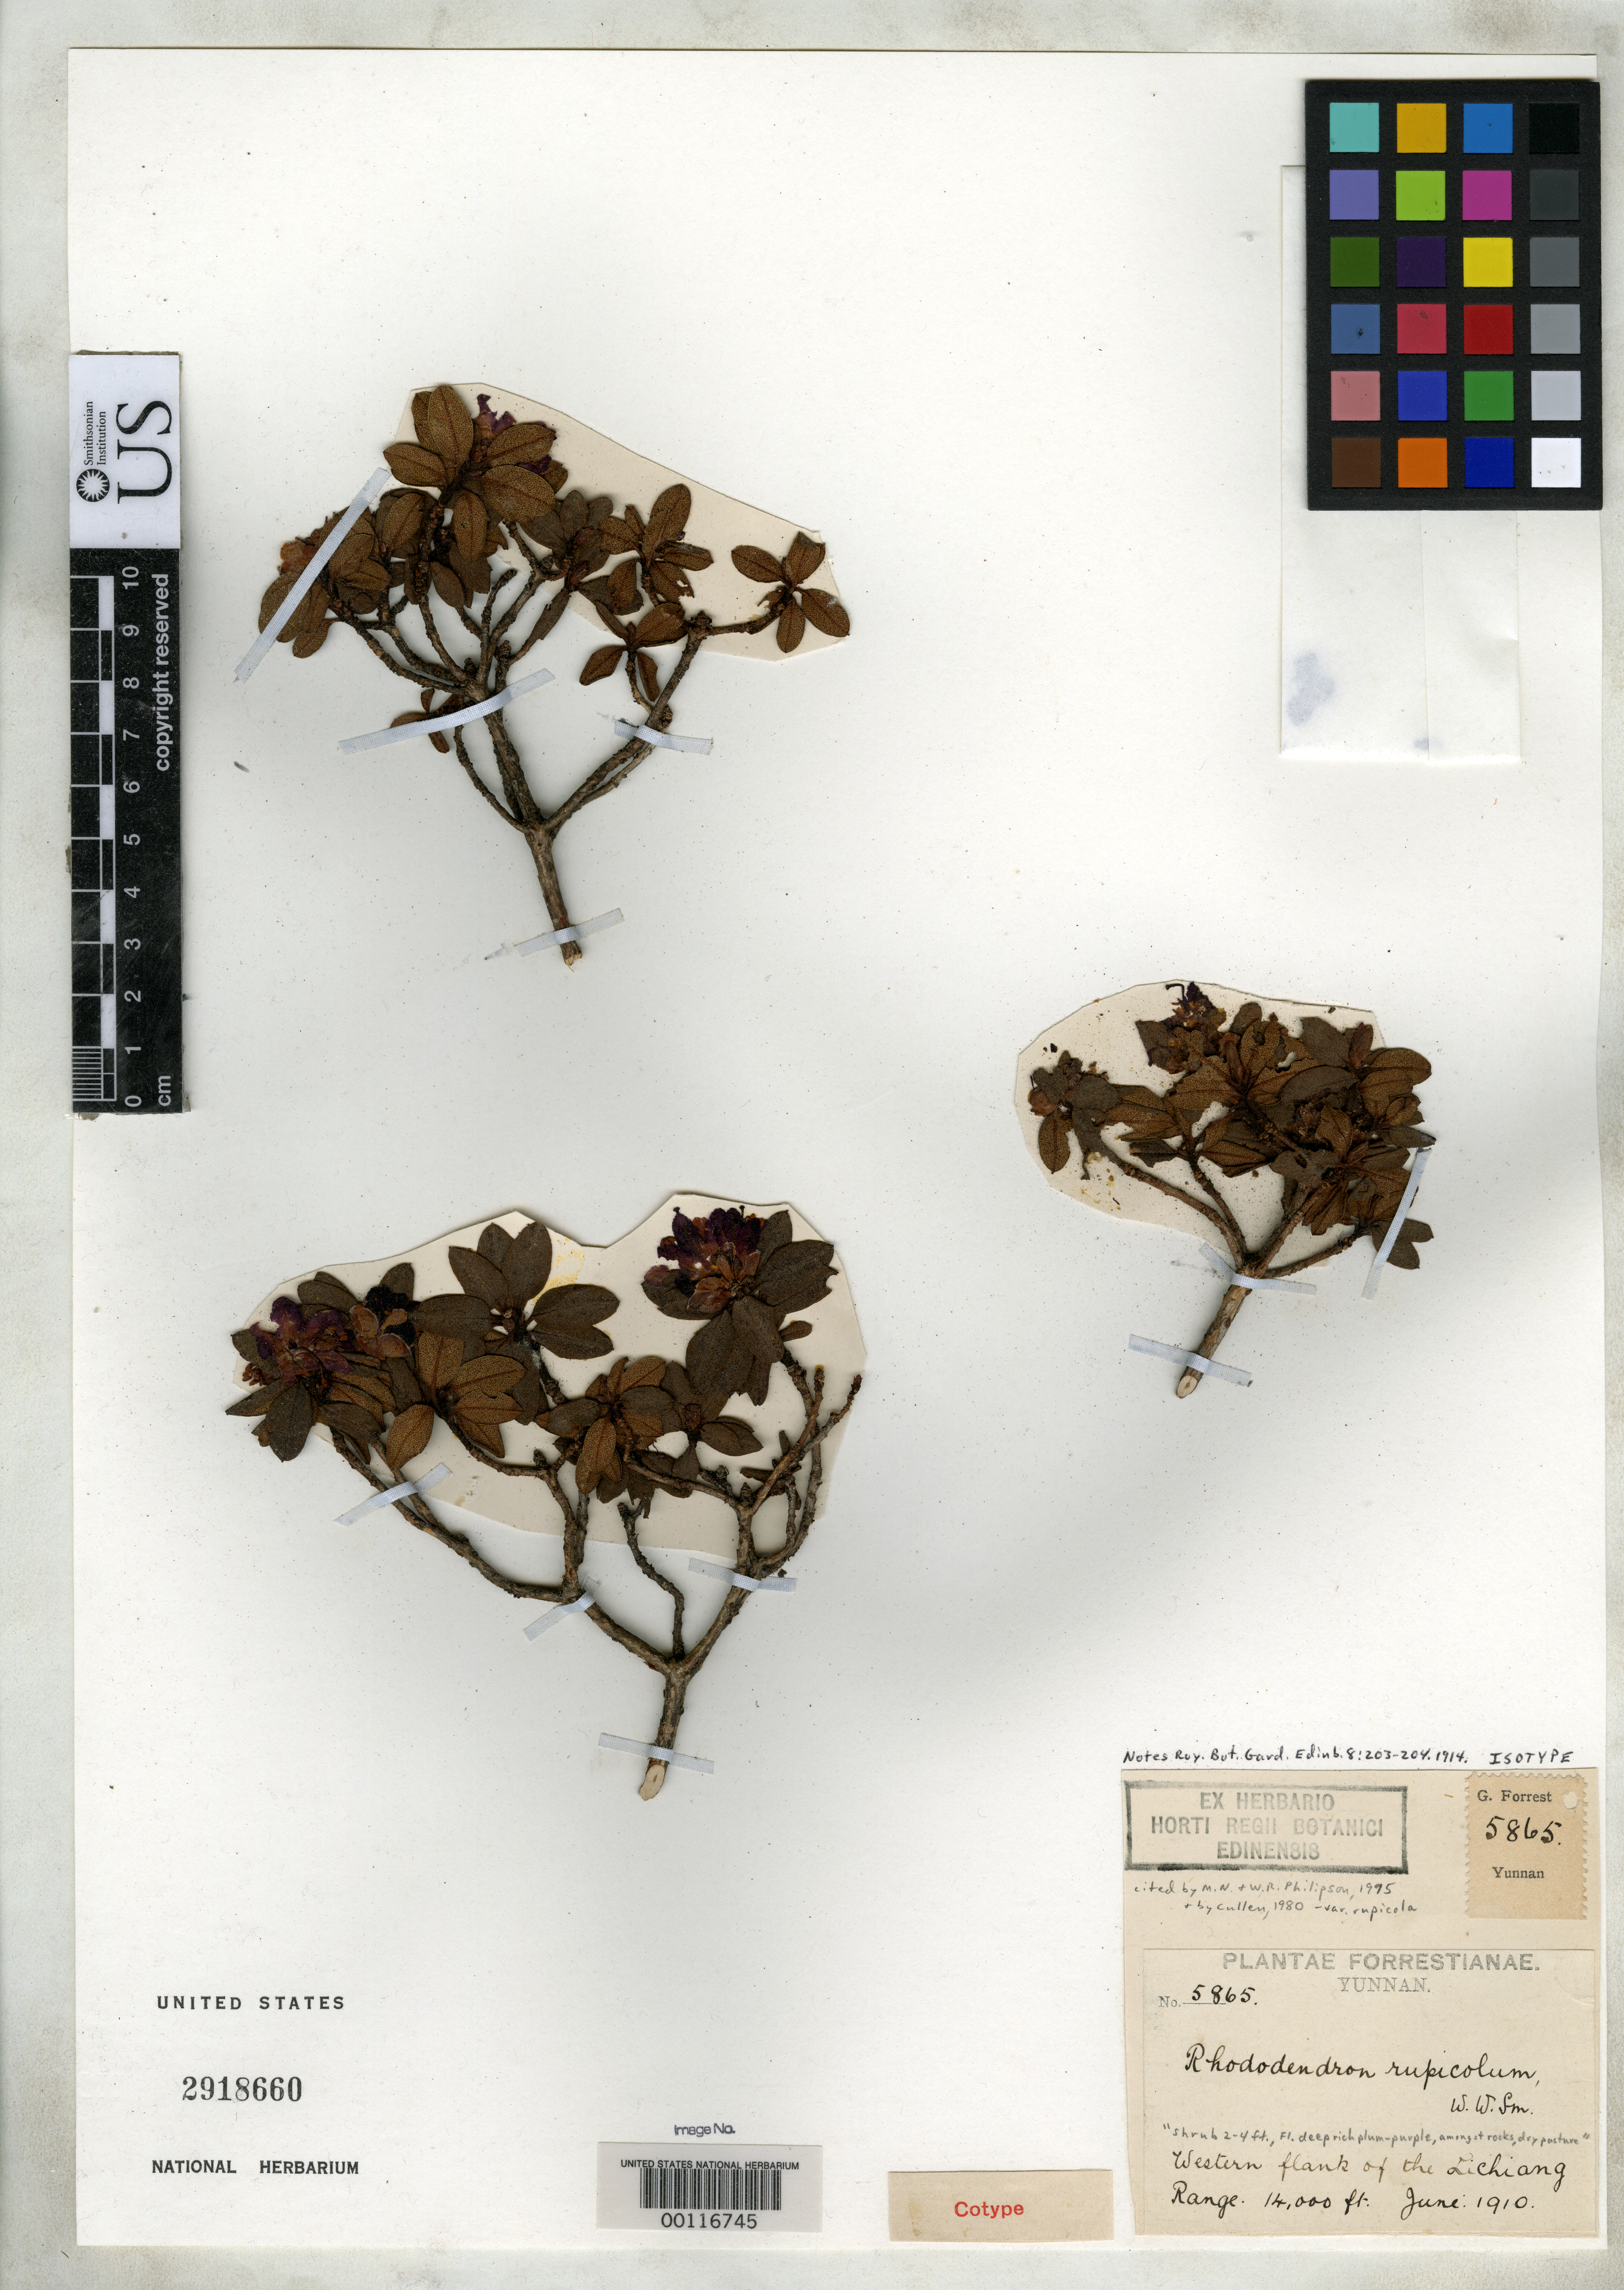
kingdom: Plantae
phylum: Tracheophyta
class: Magnoliopsida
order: Ericales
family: Ericaceae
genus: Rhododendron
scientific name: Rhododendron rupicola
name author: W.W. Sm.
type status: Isotype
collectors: G. Forrest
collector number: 5865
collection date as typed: Jun 1910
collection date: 1910-06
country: China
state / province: Yunnan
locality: Lichiang Range; alt. 14,000 ft.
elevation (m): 4267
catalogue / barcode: US 2918660